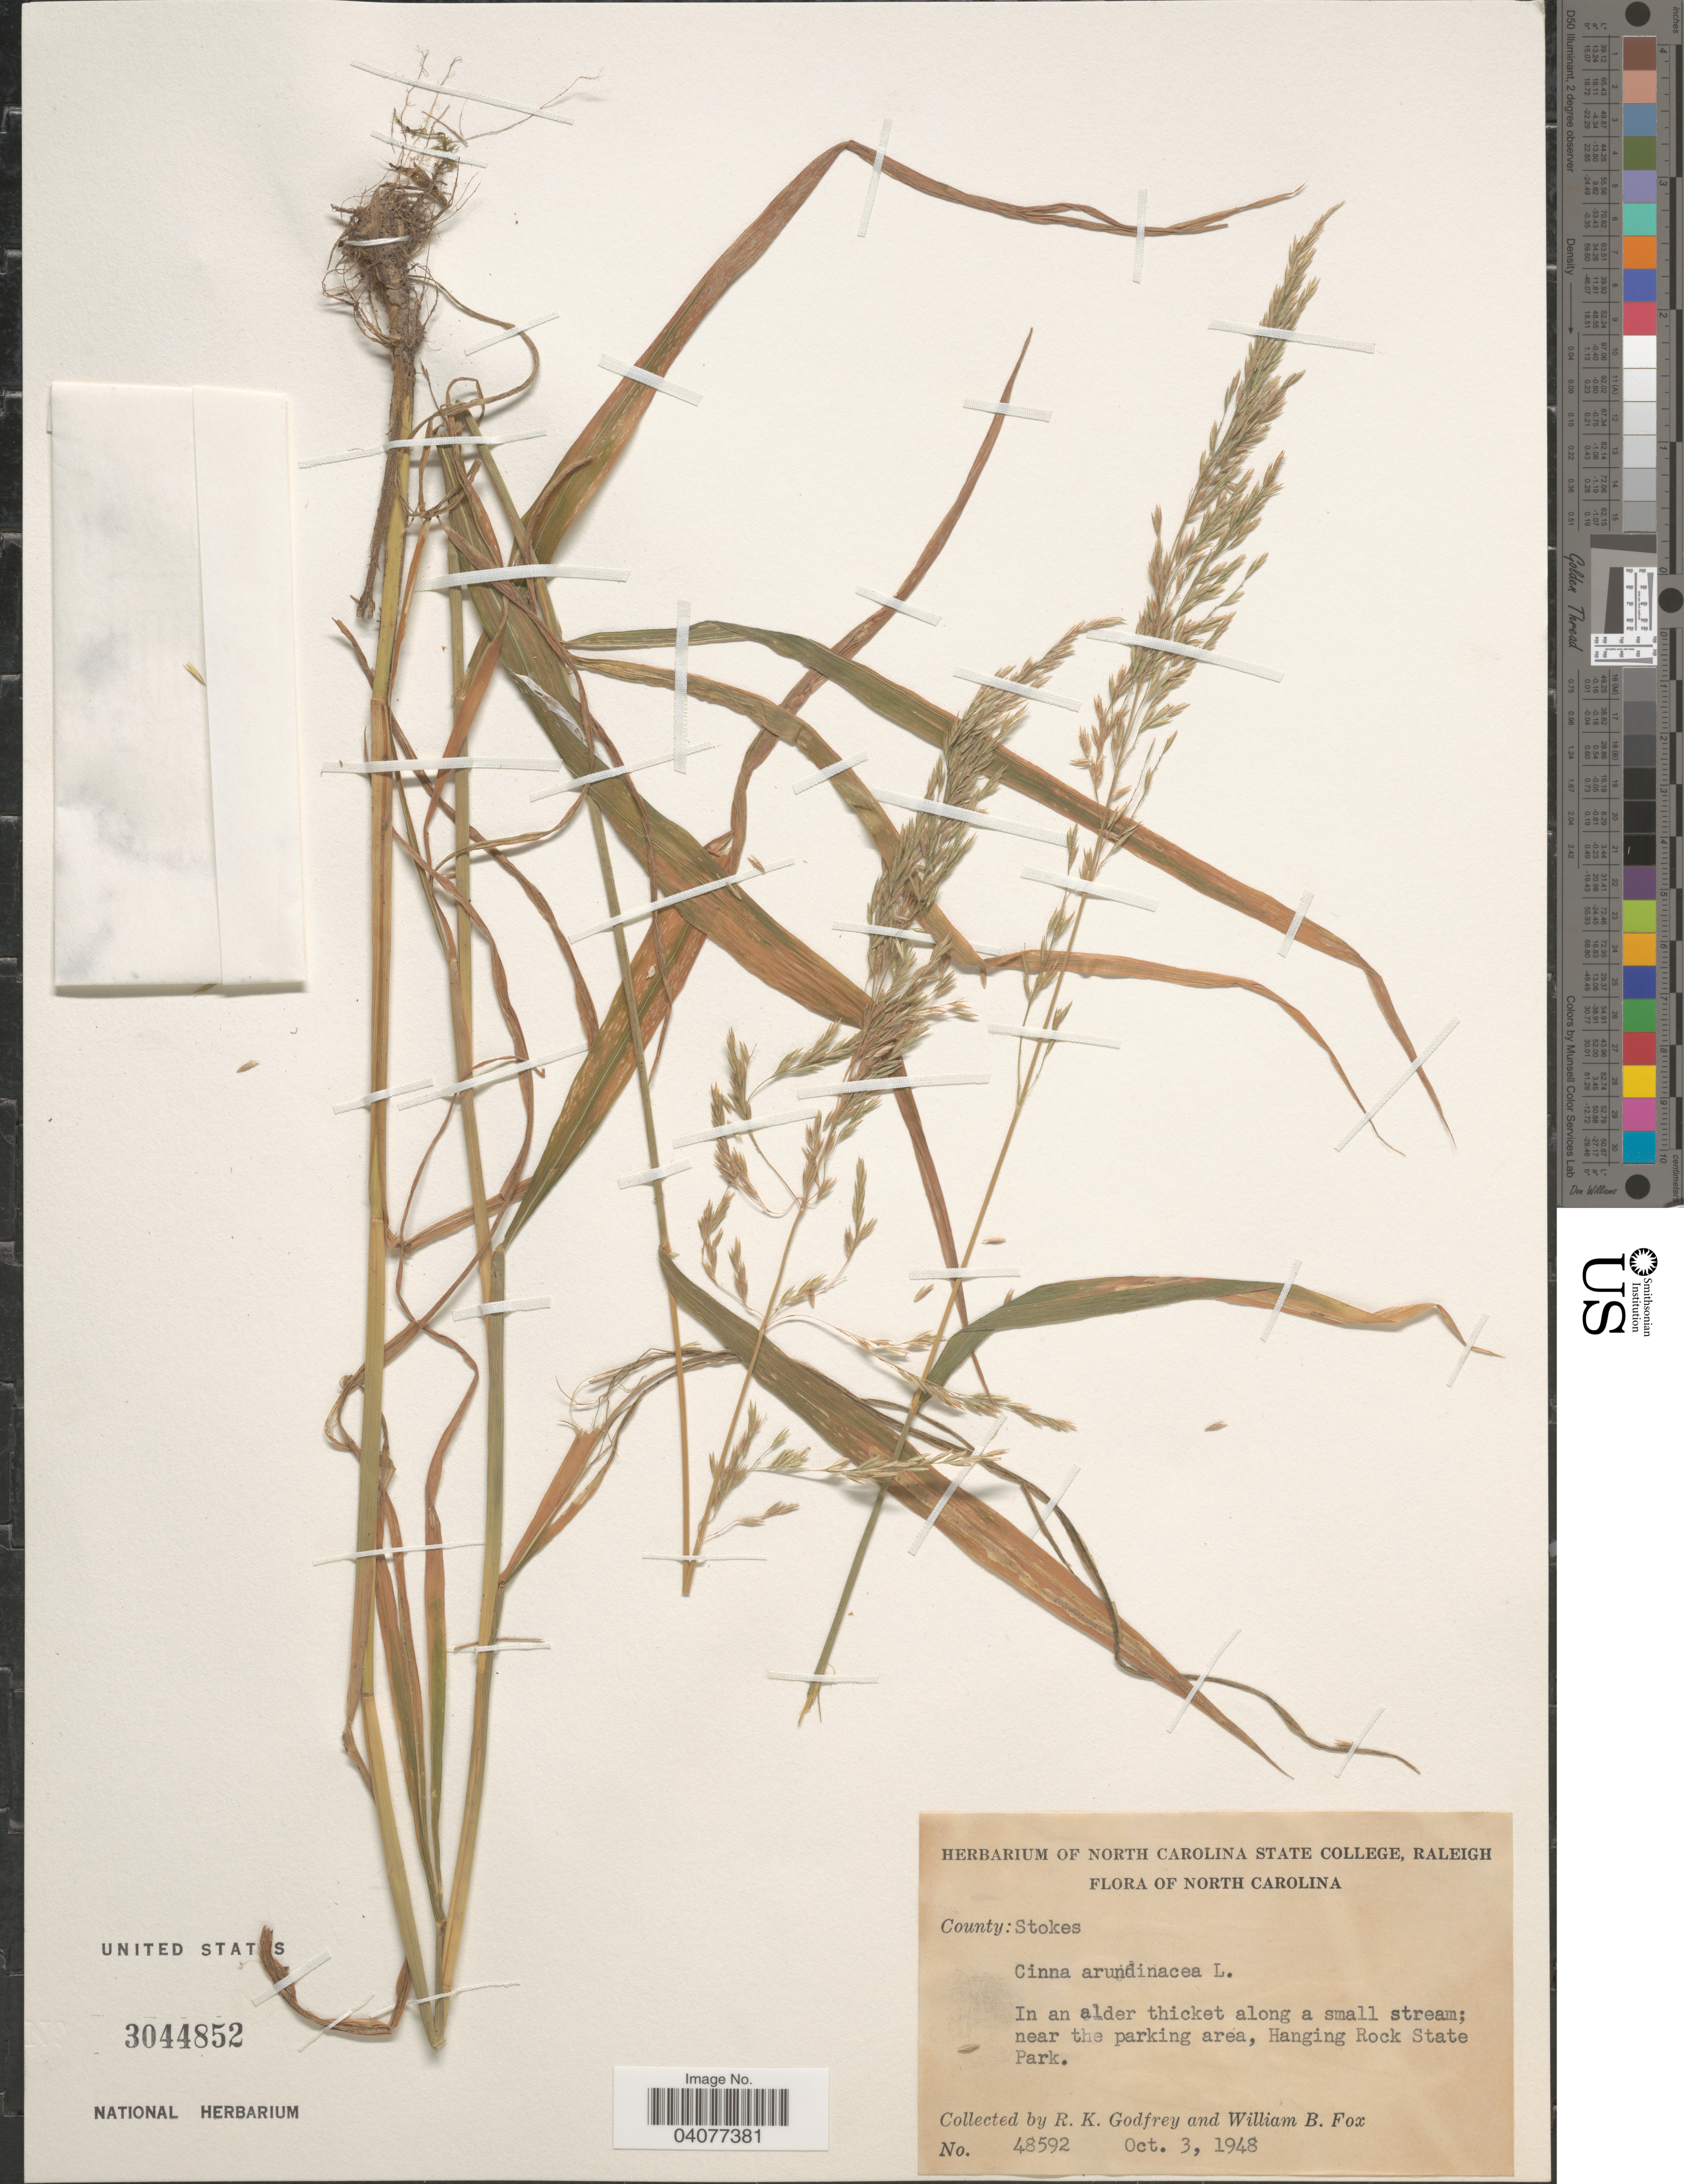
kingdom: Plantae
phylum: Tracheophyta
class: Liliopsida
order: Poales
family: Poaceae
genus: Cinna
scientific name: Cinna arundinacea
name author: L.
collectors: R. K. Godfrey & W. B. Fox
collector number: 48592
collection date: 1948-10-03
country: United States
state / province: North Carolina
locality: County: Stokes. In an alder thicket along a small stream; near the parking area, Hanging Rock State Park.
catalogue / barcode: US 3044852